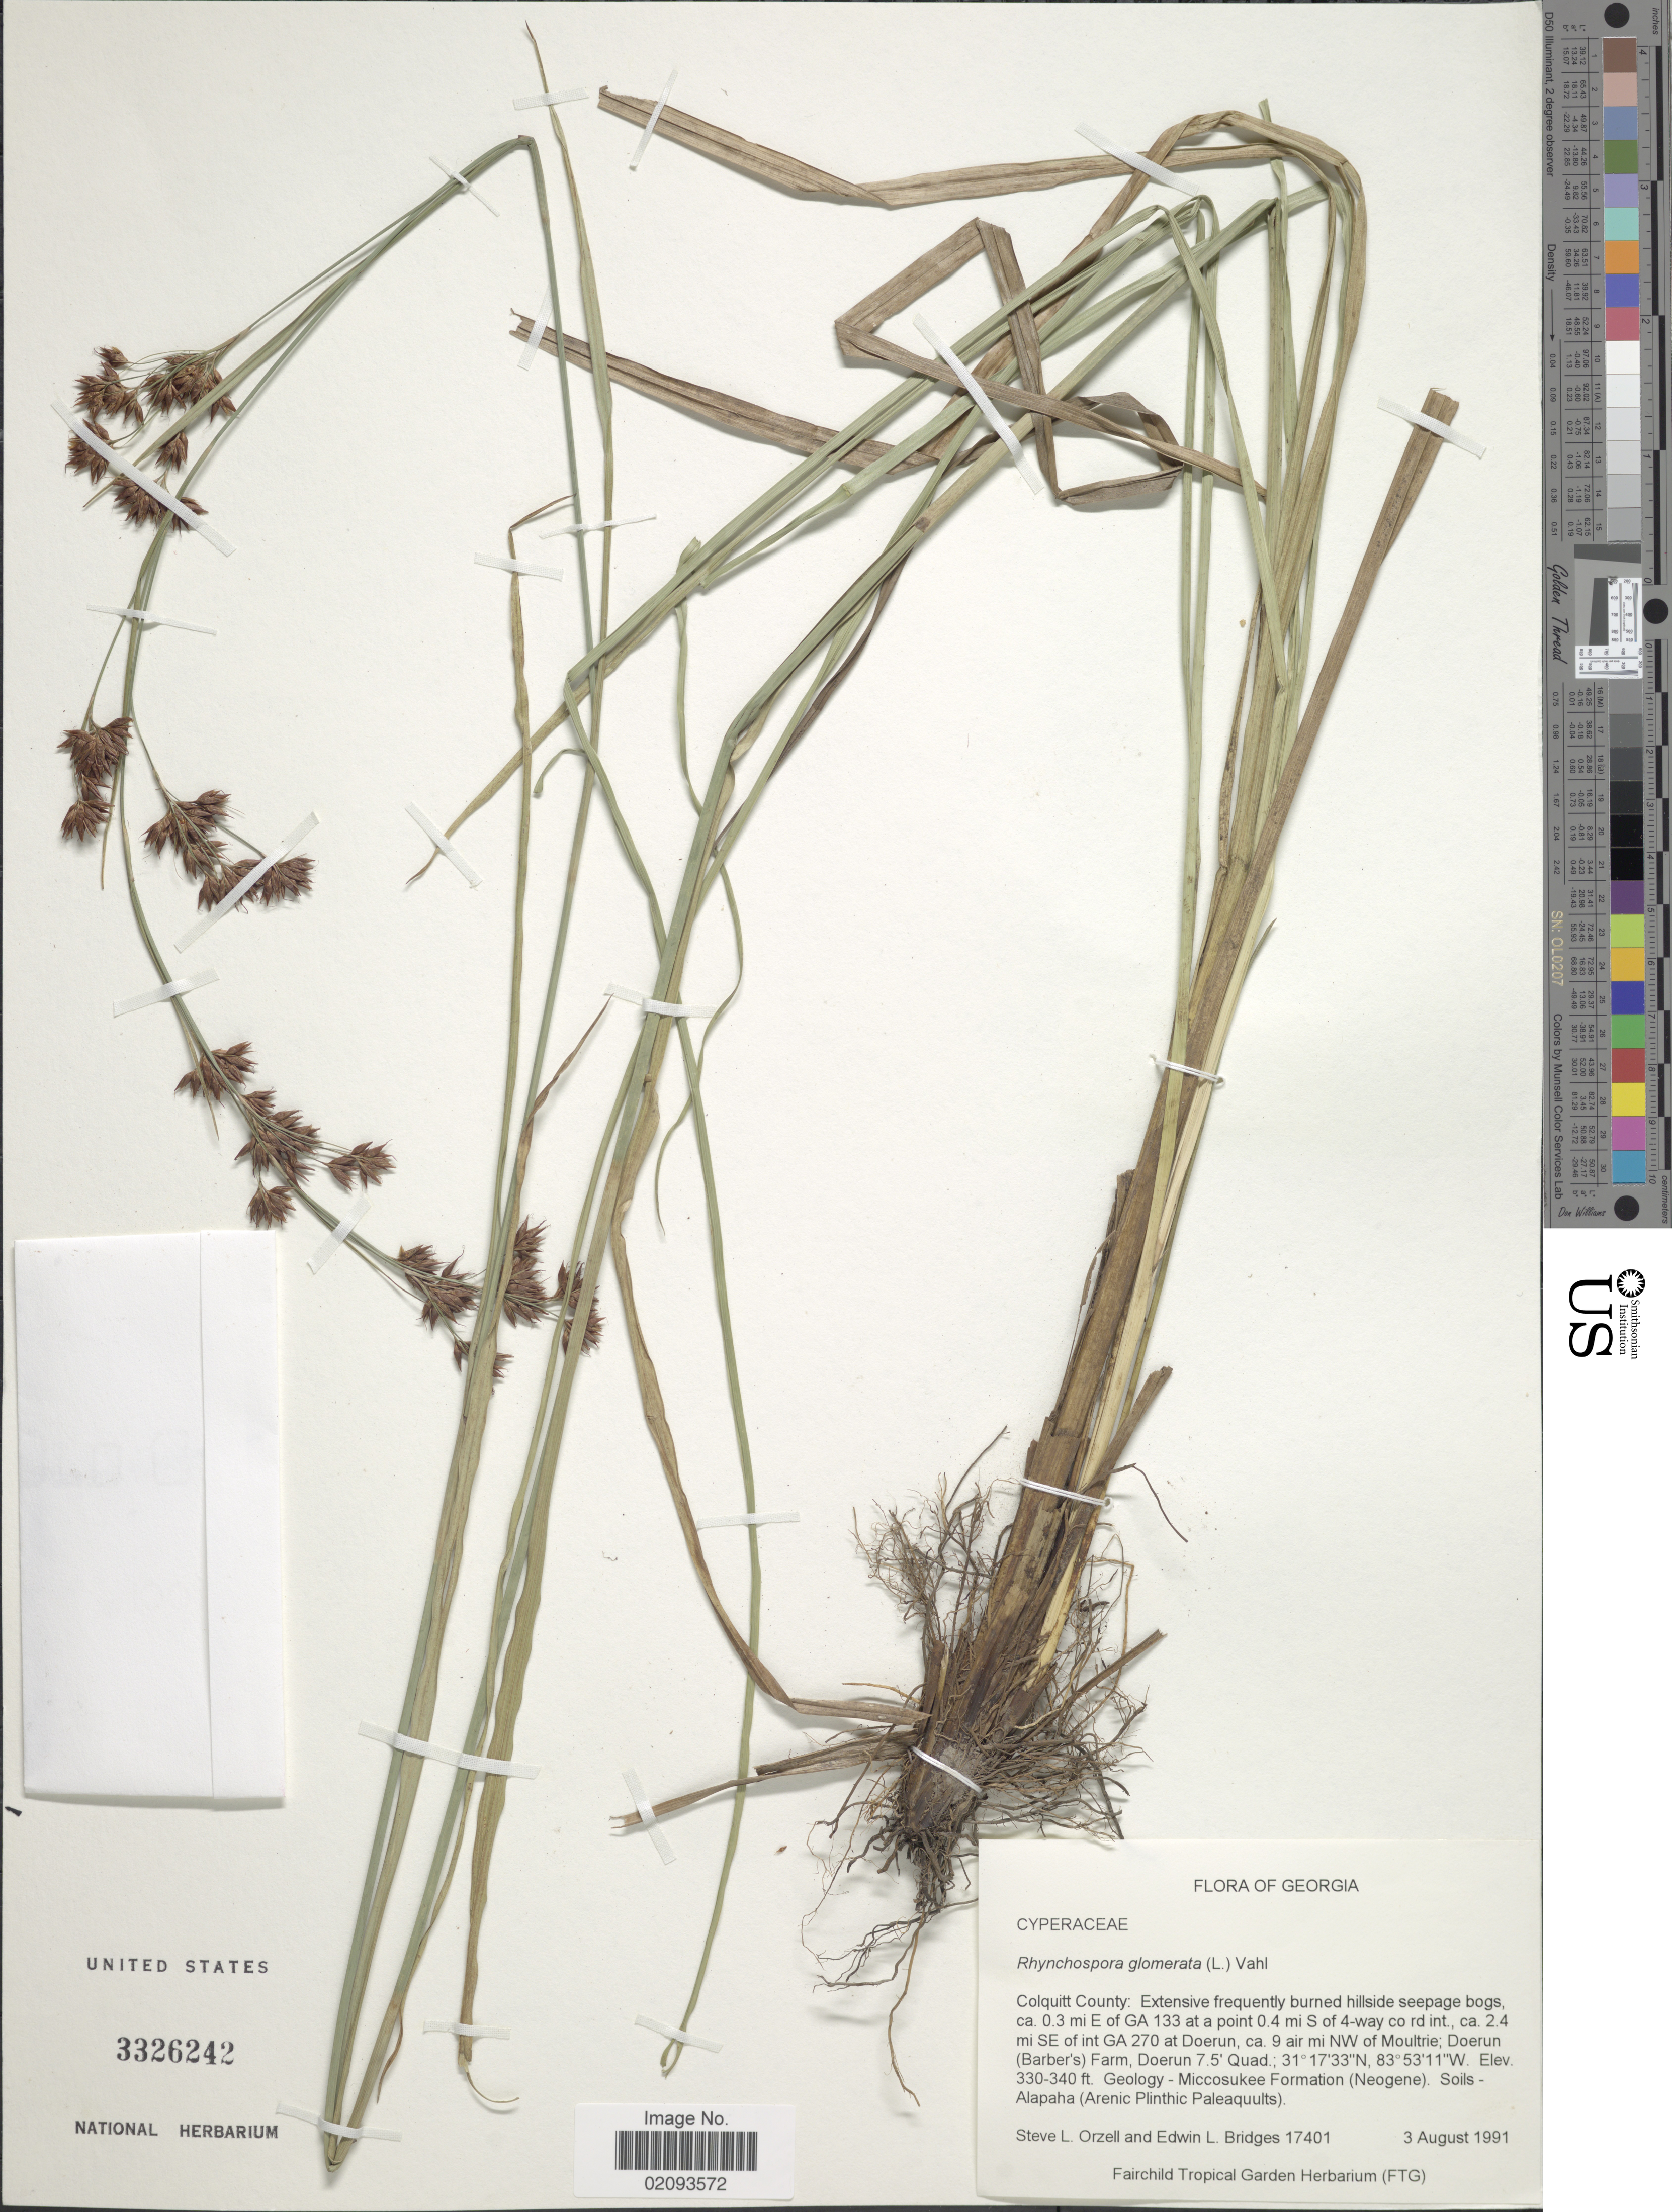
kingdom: Plantae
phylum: Tracheophyta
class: Liliopsida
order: Poales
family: Cyperaceae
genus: Rhynchospora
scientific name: Rhynchospora glomerata var. glomerata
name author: (L.) Vahl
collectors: S. Orzell & E. Bridges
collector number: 17401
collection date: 1991-08-03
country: United States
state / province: Georgia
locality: Colquitt County, ca 0.3 mi E of GA 133 at a point 0.4 mi S of 4-way co rd int., ca 2.4 mi SE of int GA 270 at Doerun, ca 9 air mi NW of Moultrie, Doerun (Barber's) Farm, Doerun 7.5' Quad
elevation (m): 101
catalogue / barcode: US 3326242